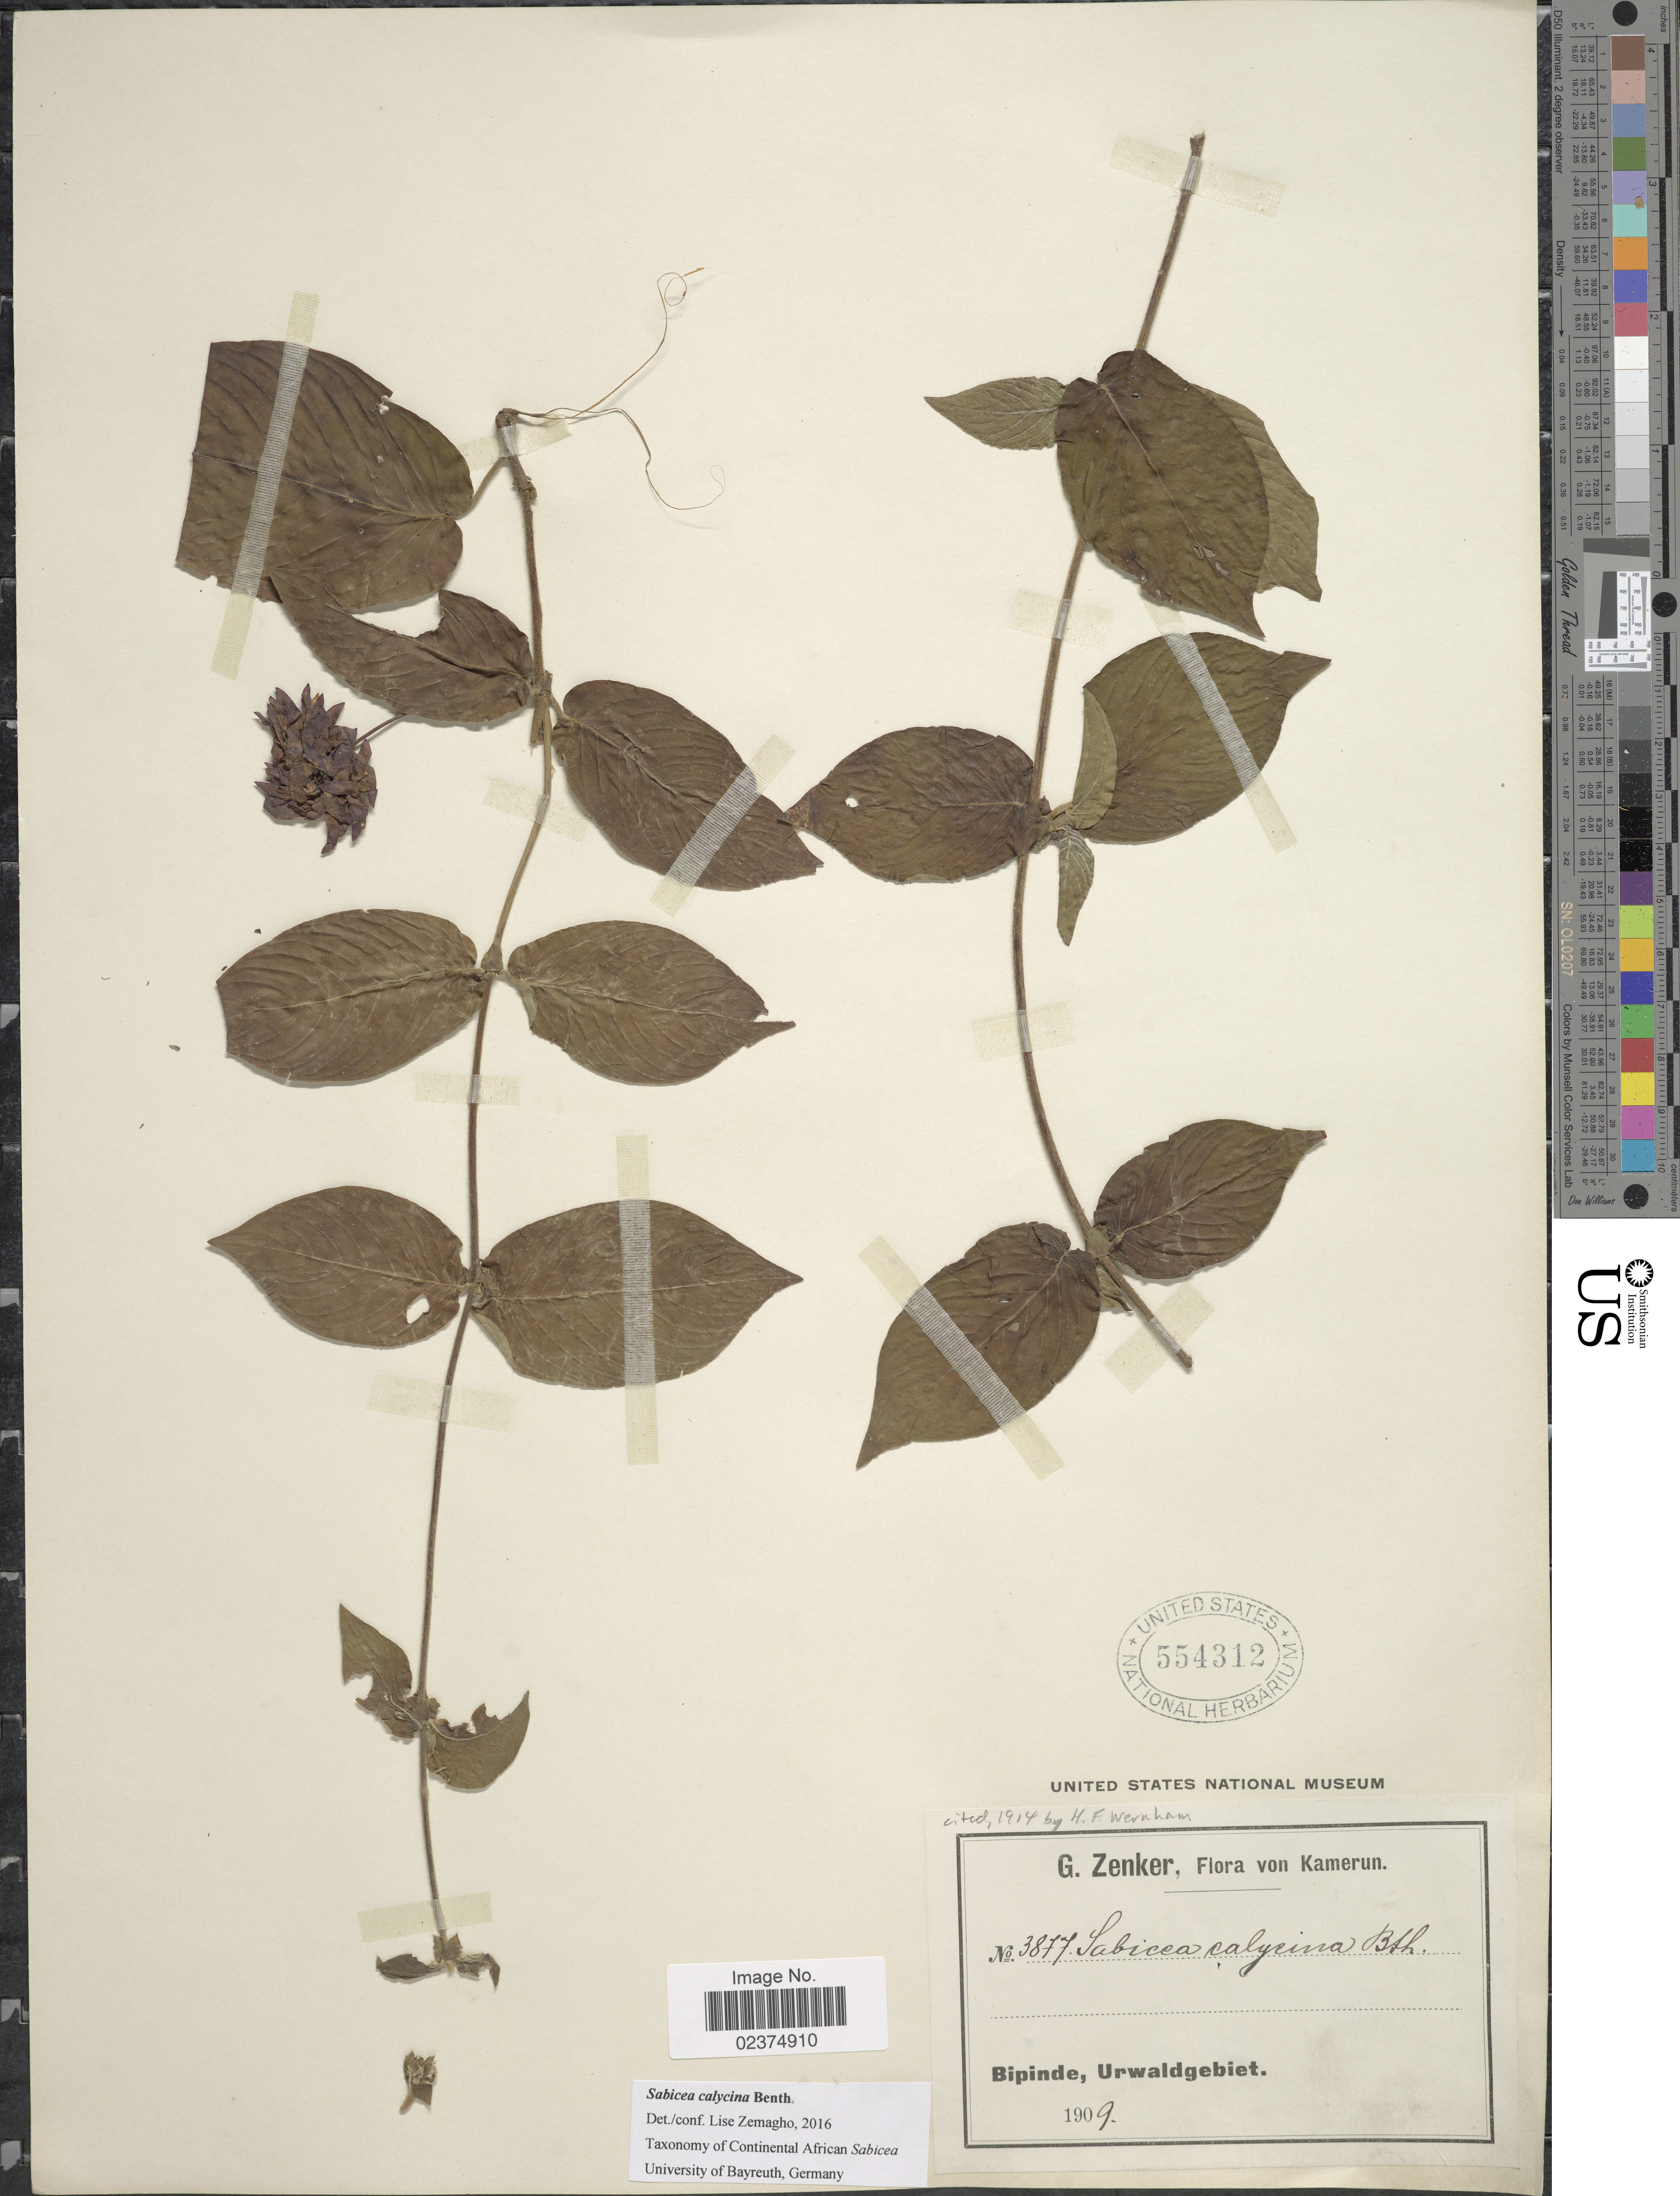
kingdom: Plantae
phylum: Tracheophyta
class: Magnoliopsida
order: Gentianales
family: Rubiaceae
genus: Sabicea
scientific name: Sabicea calycina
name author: Benth.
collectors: G. A. Zenker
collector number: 3877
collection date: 1909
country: Cameroon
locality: Kamerun. Bipinde, Urwaldgebiet.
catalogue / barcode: US 554312